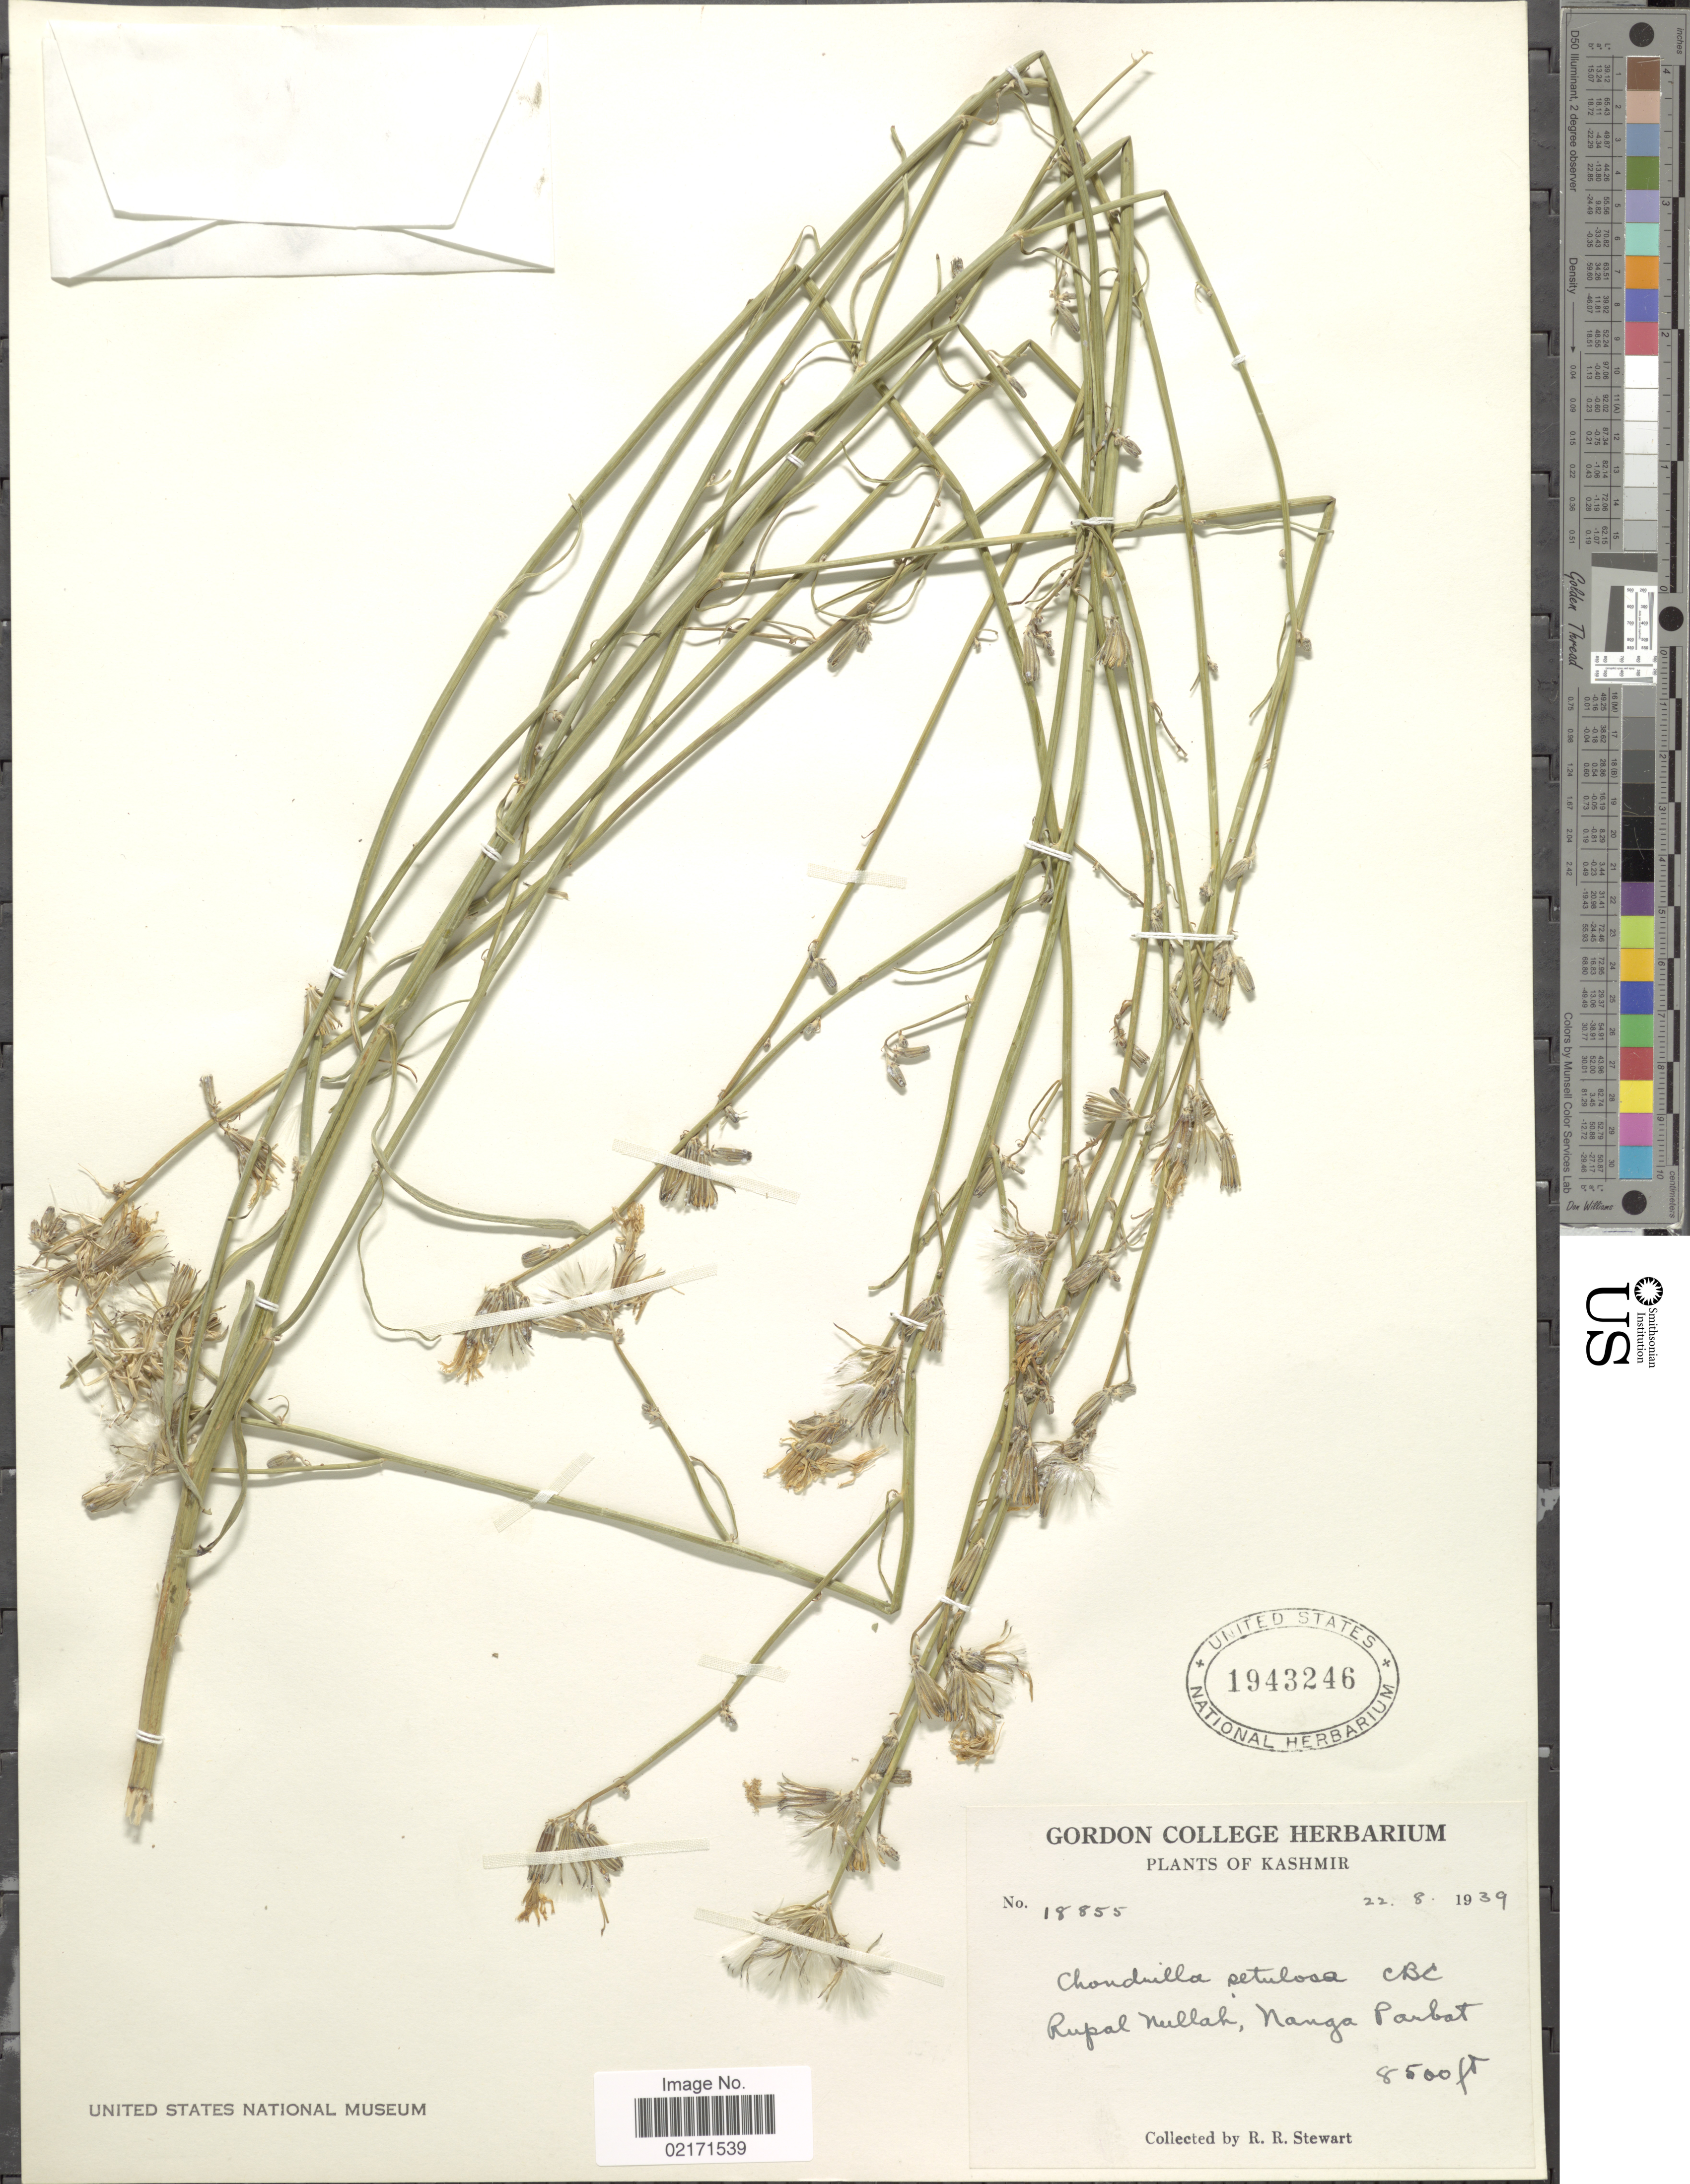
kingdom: Plantae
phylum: Tracheophyta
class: Magnoliopsida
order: Asterales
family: Asteraceae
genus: Chondrilla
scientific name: Chondrilla setulosa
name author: C.B. Clarke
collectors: R. R. Stewart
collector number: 18855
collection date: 1939-08-22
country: India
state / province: Jammu and Kashmir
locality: Kashmir, Rupal Nullah, Nanga Parbat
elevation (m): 2591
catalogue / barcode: US 1943246